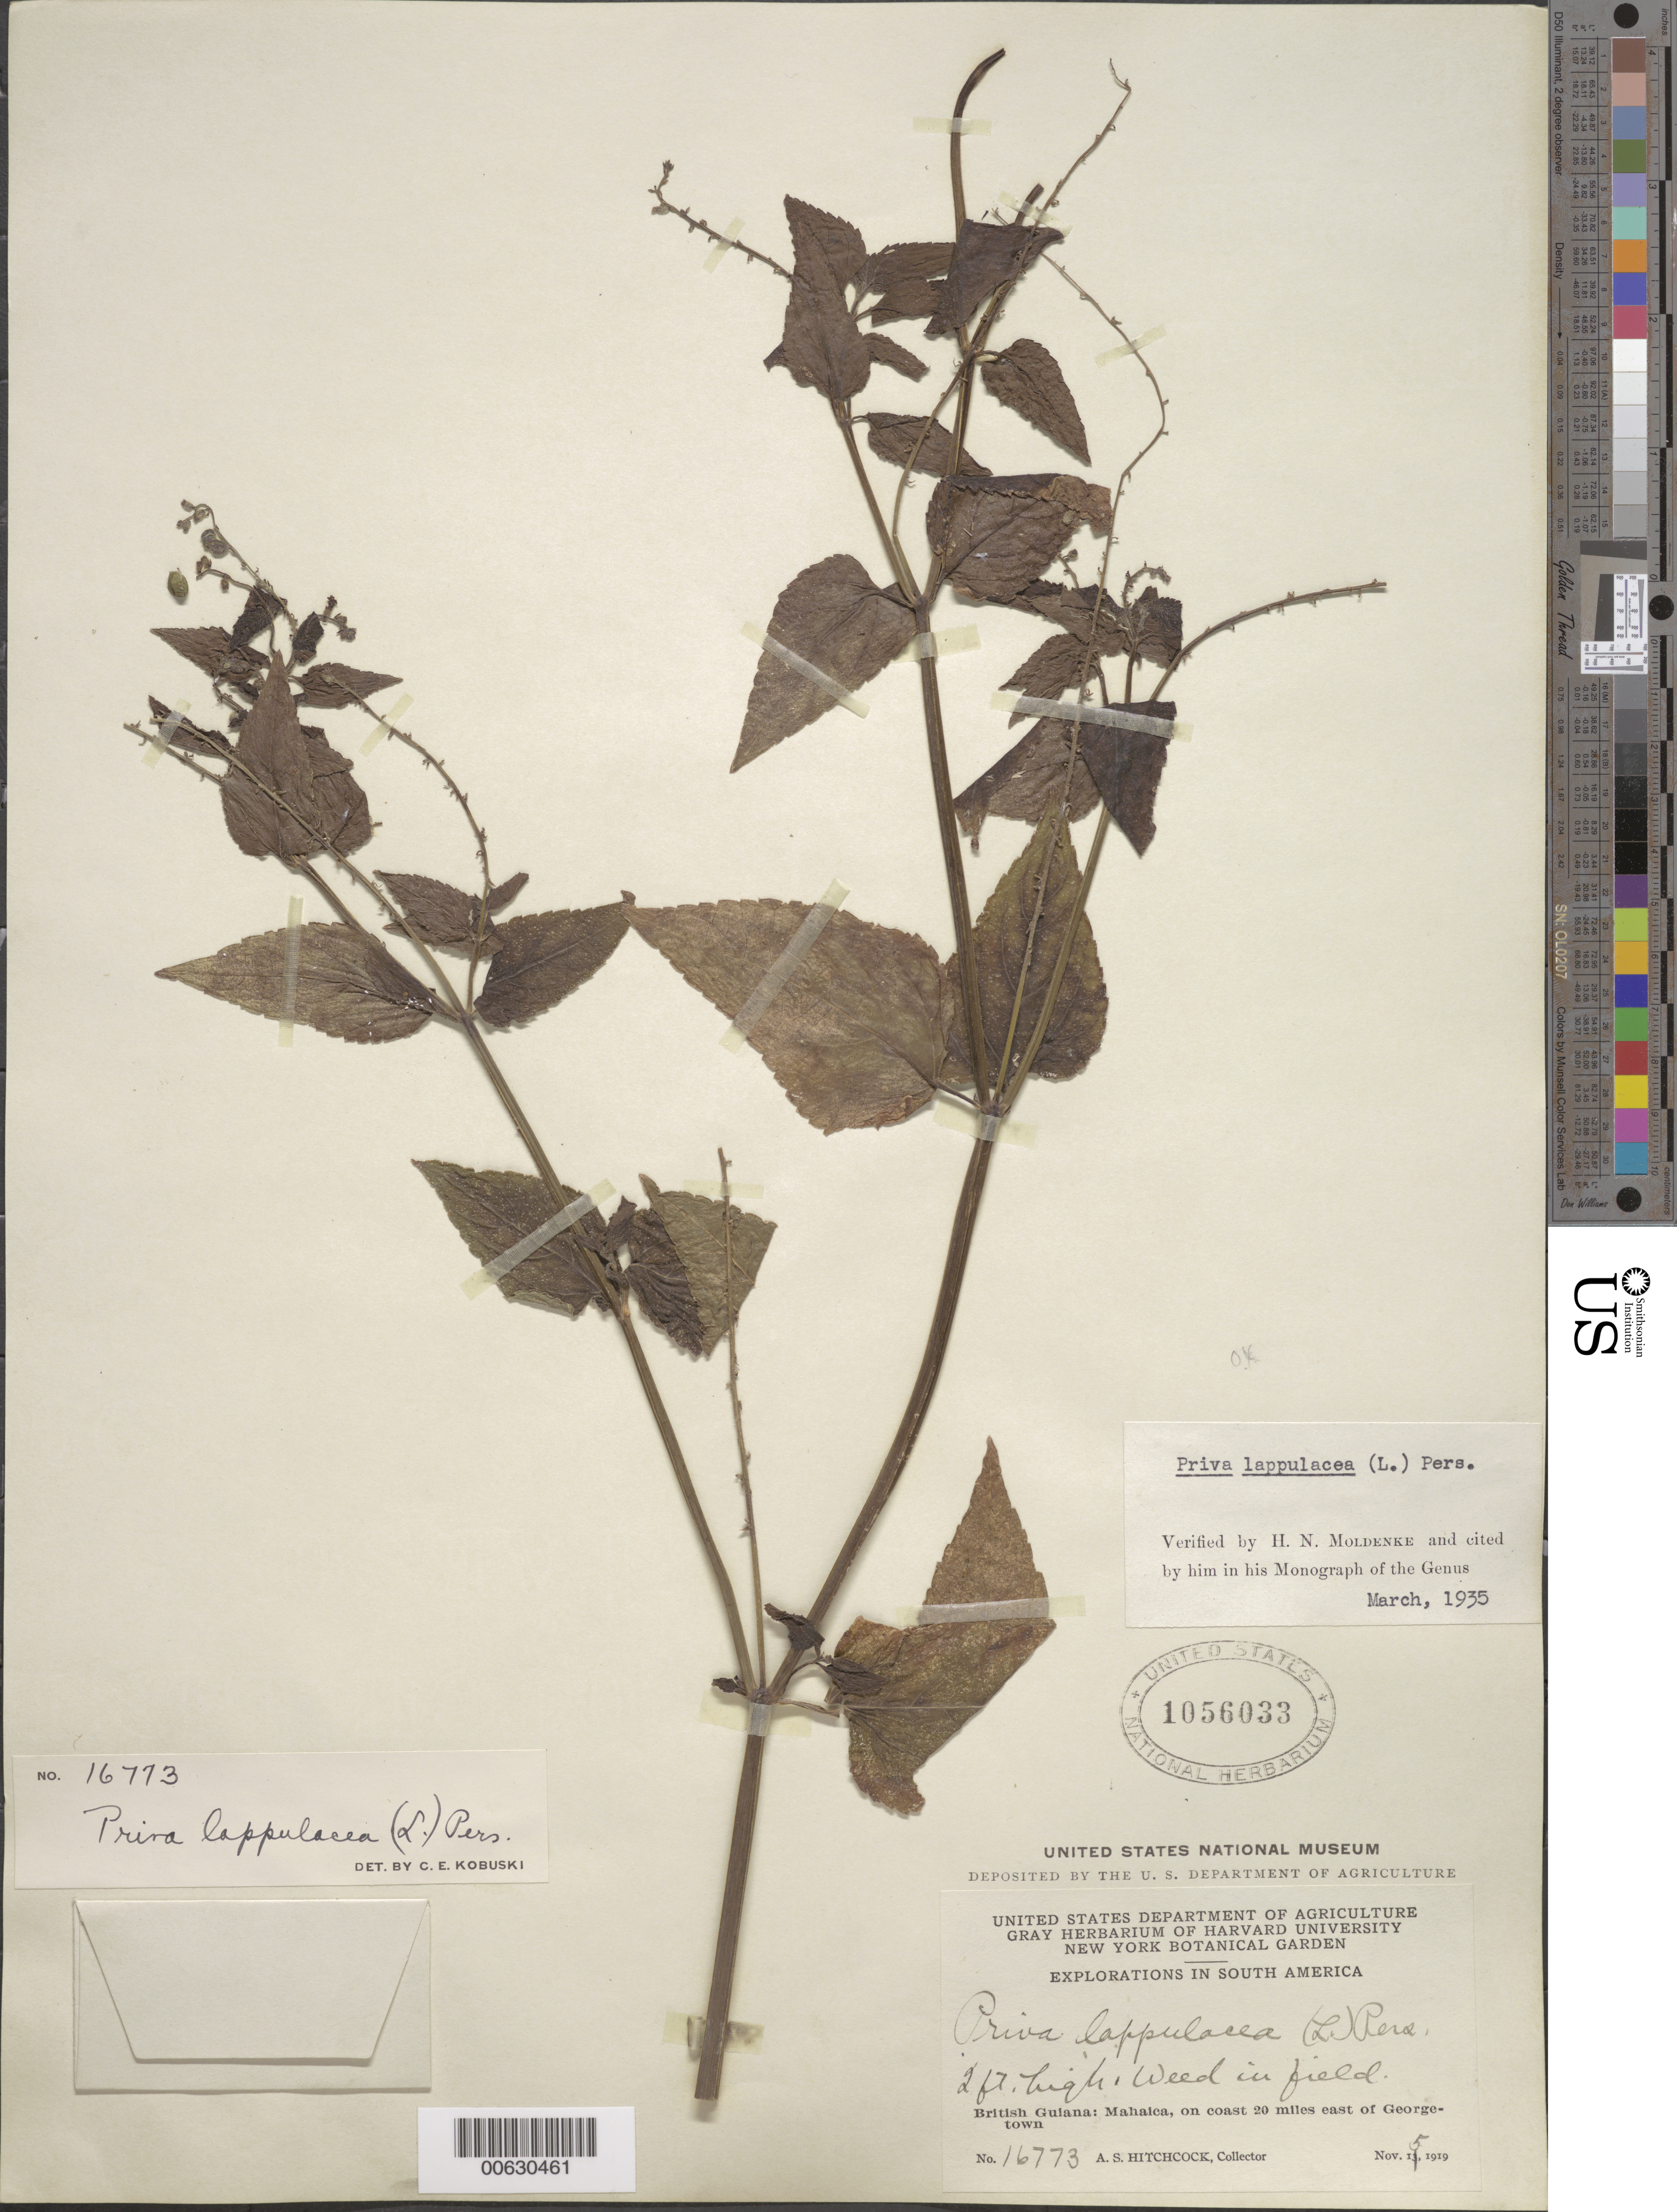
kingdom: Plantae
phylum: Tracheophyta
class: Magnoliopsida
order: Lamiales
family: Verbenaceae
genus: Priva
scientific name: Priva lappulacea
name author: (L.) Pers.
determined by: Moldenke, H. N.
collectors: A. S. Hitchcock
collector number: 16773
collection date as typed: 15-Nov-19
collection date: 1919-11-15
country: Guyana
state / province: Demerara-Mahaica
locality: Mahaica, on coast 20 miles east of Georgetown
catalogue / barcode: US 1056033